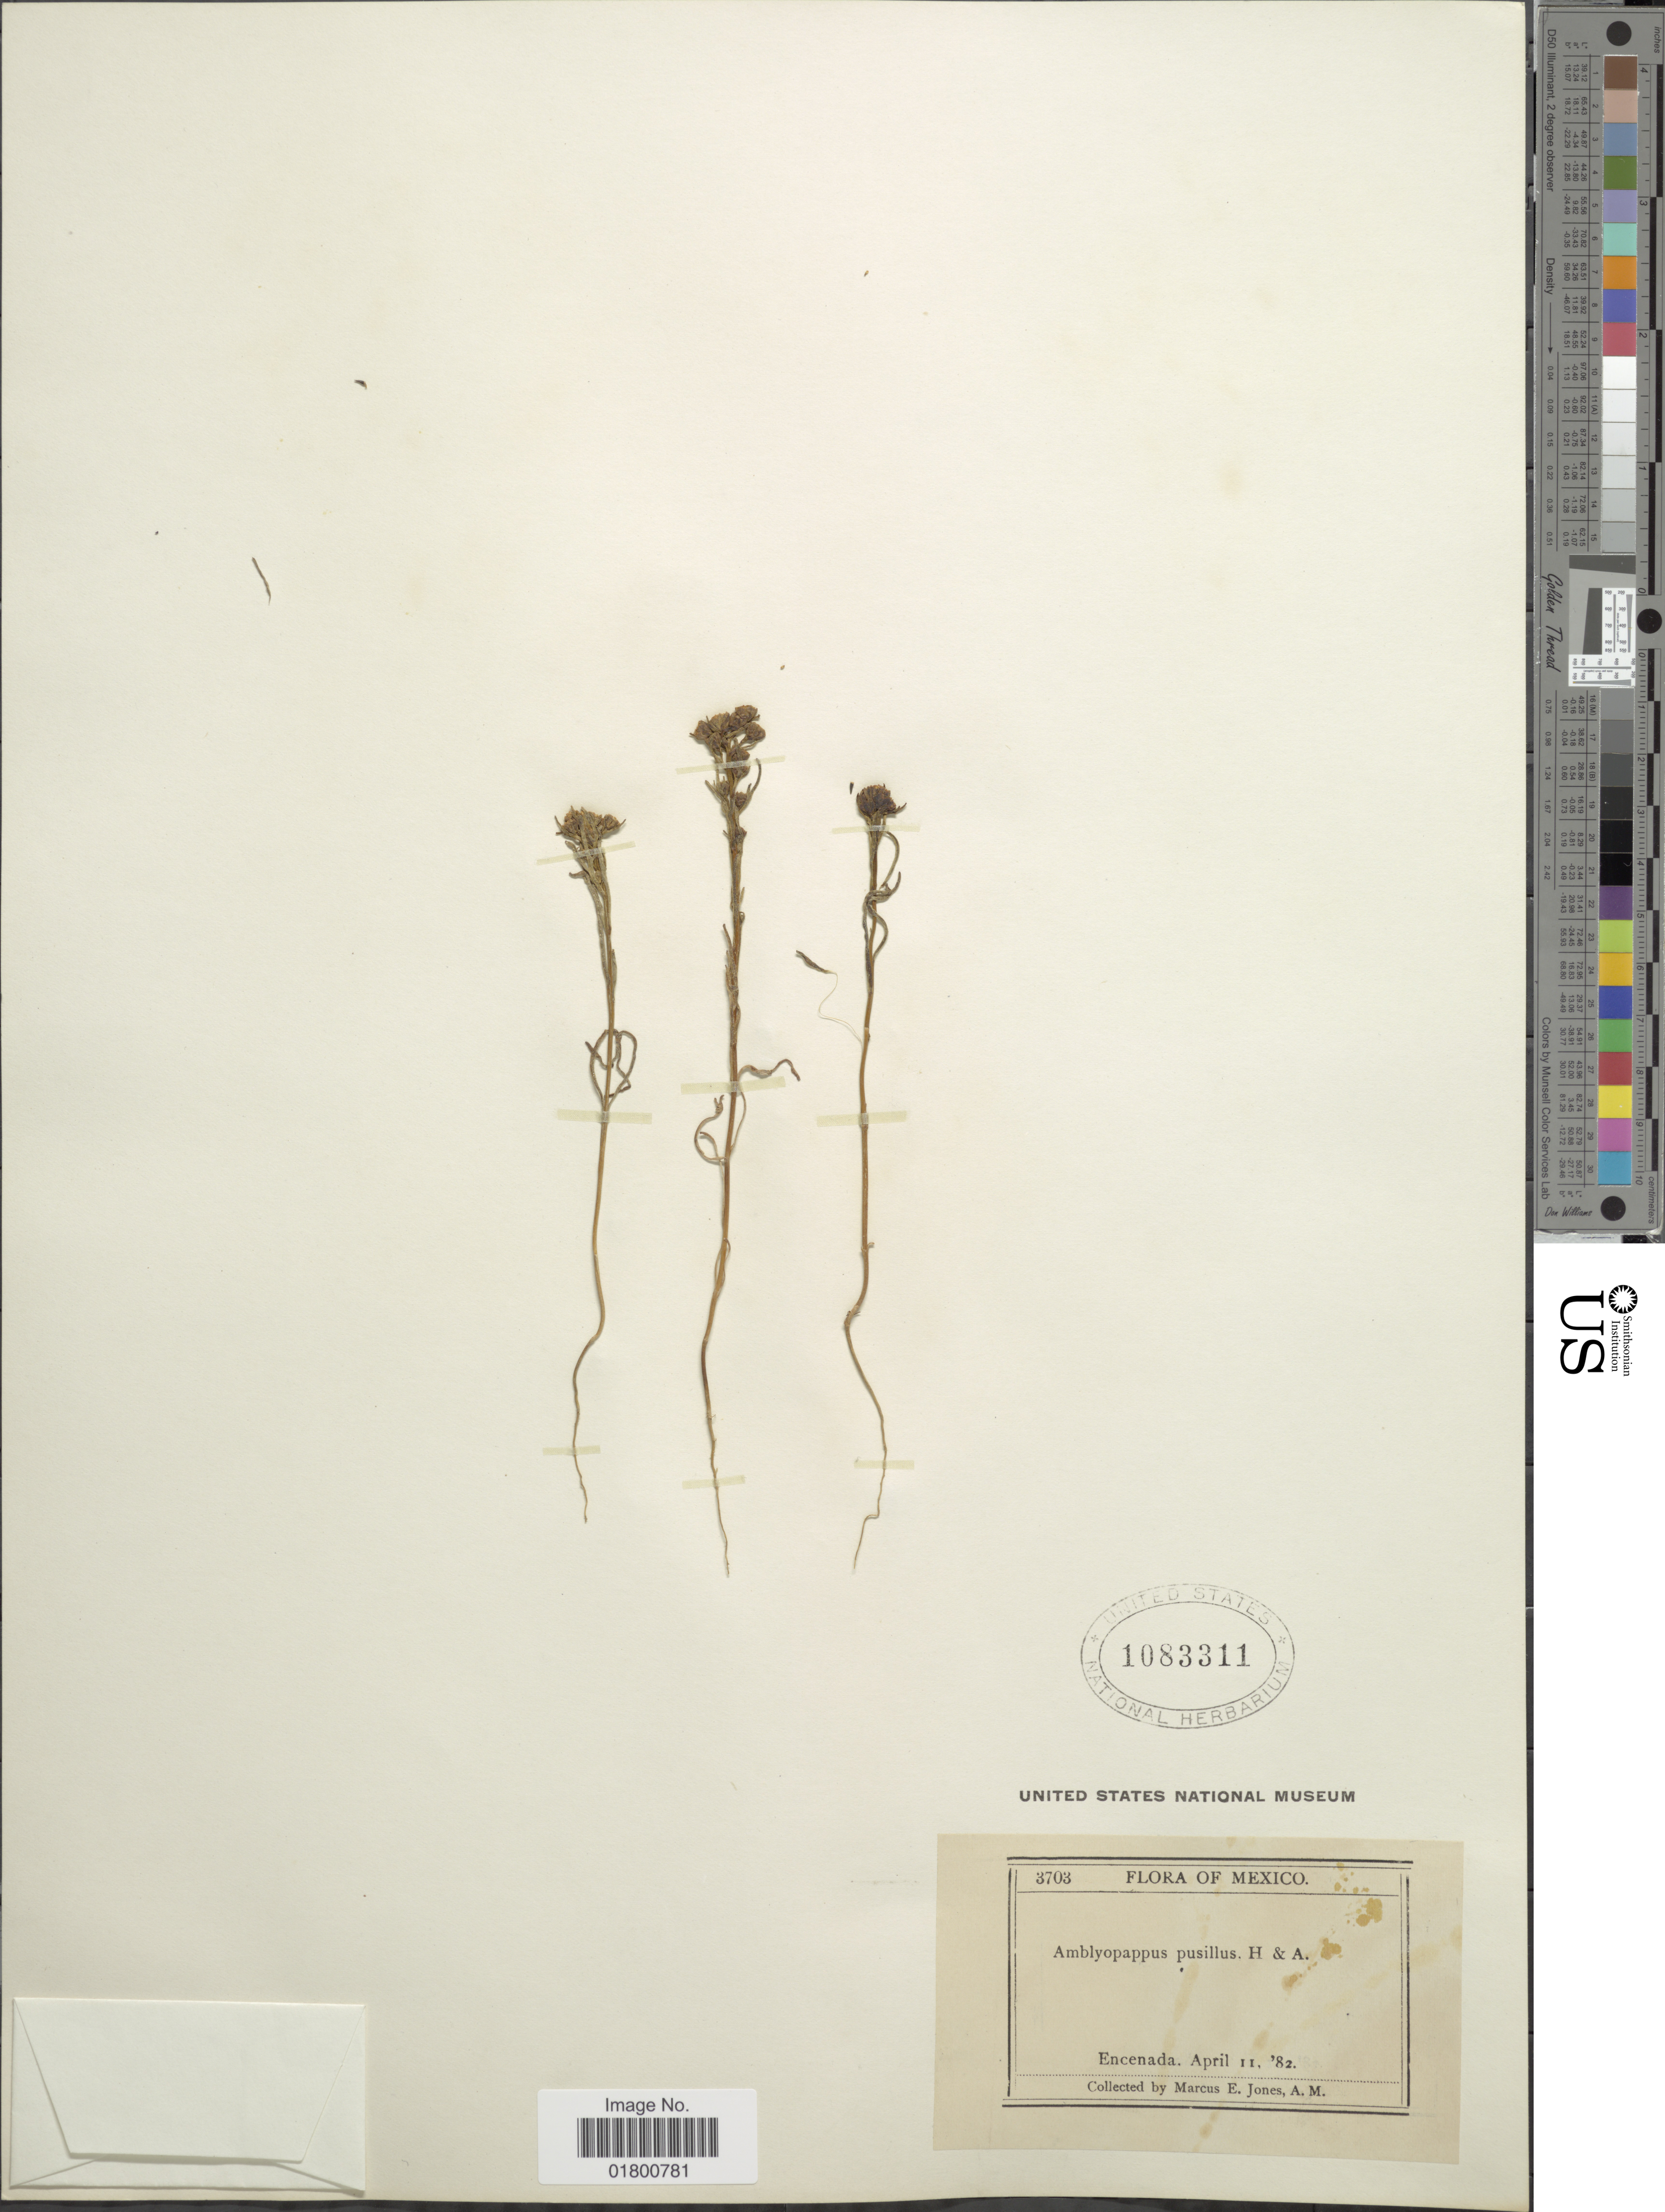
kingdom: Plantae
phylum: Tracheophyta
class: Magnoliopsida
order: Asterales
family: Asteraceae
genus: Amblyopappus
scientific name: Amblyopappus pusillus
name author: Hook. & Arn.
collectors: M. E. Jones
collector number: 3703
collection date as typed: Transcribed d/m/y: 11/4/82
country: Mexico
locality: Encenada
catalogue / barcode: US 1083311